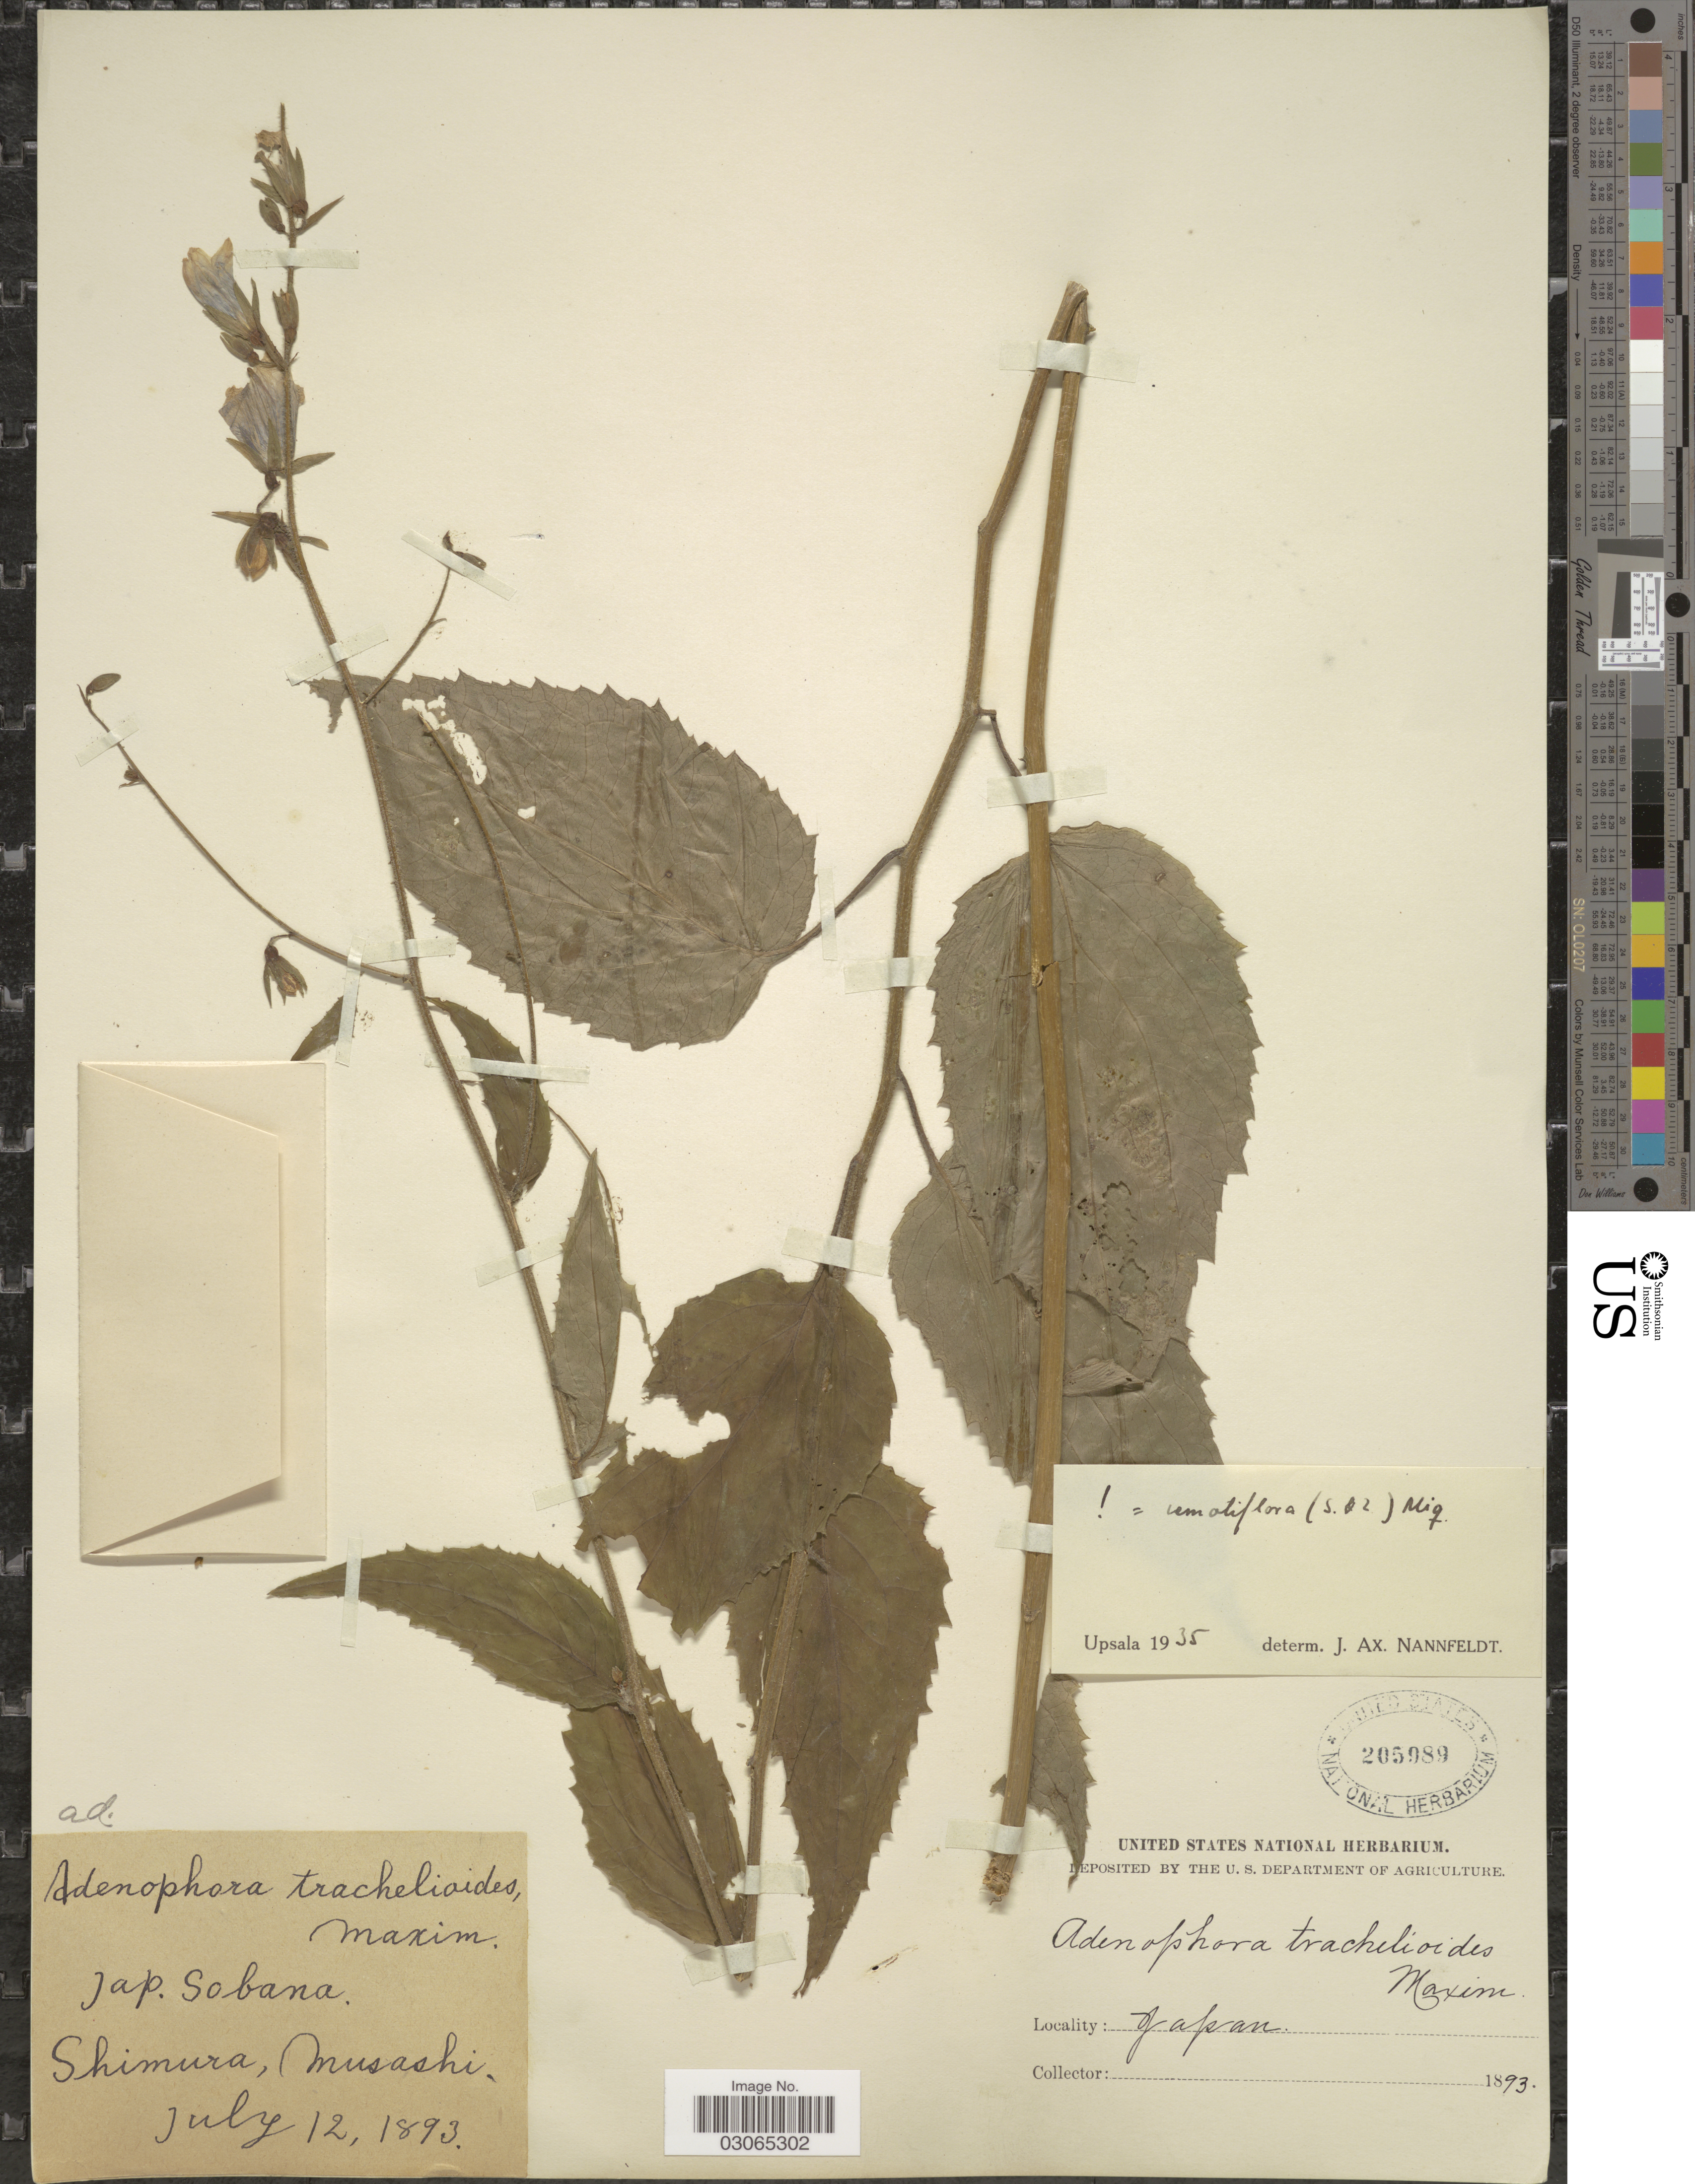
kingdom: Plantae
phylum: Tracheophyta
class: Magnoliopsida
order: Asterales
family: Campanulaceae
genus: Adenophora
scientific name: Adenophora remotiflora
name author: (Siebold & Zucc.) Miq.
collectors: ex herb. United States National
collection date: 1893-07-12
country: Japan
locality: Shimura, Musashi.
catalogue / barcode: US 205989